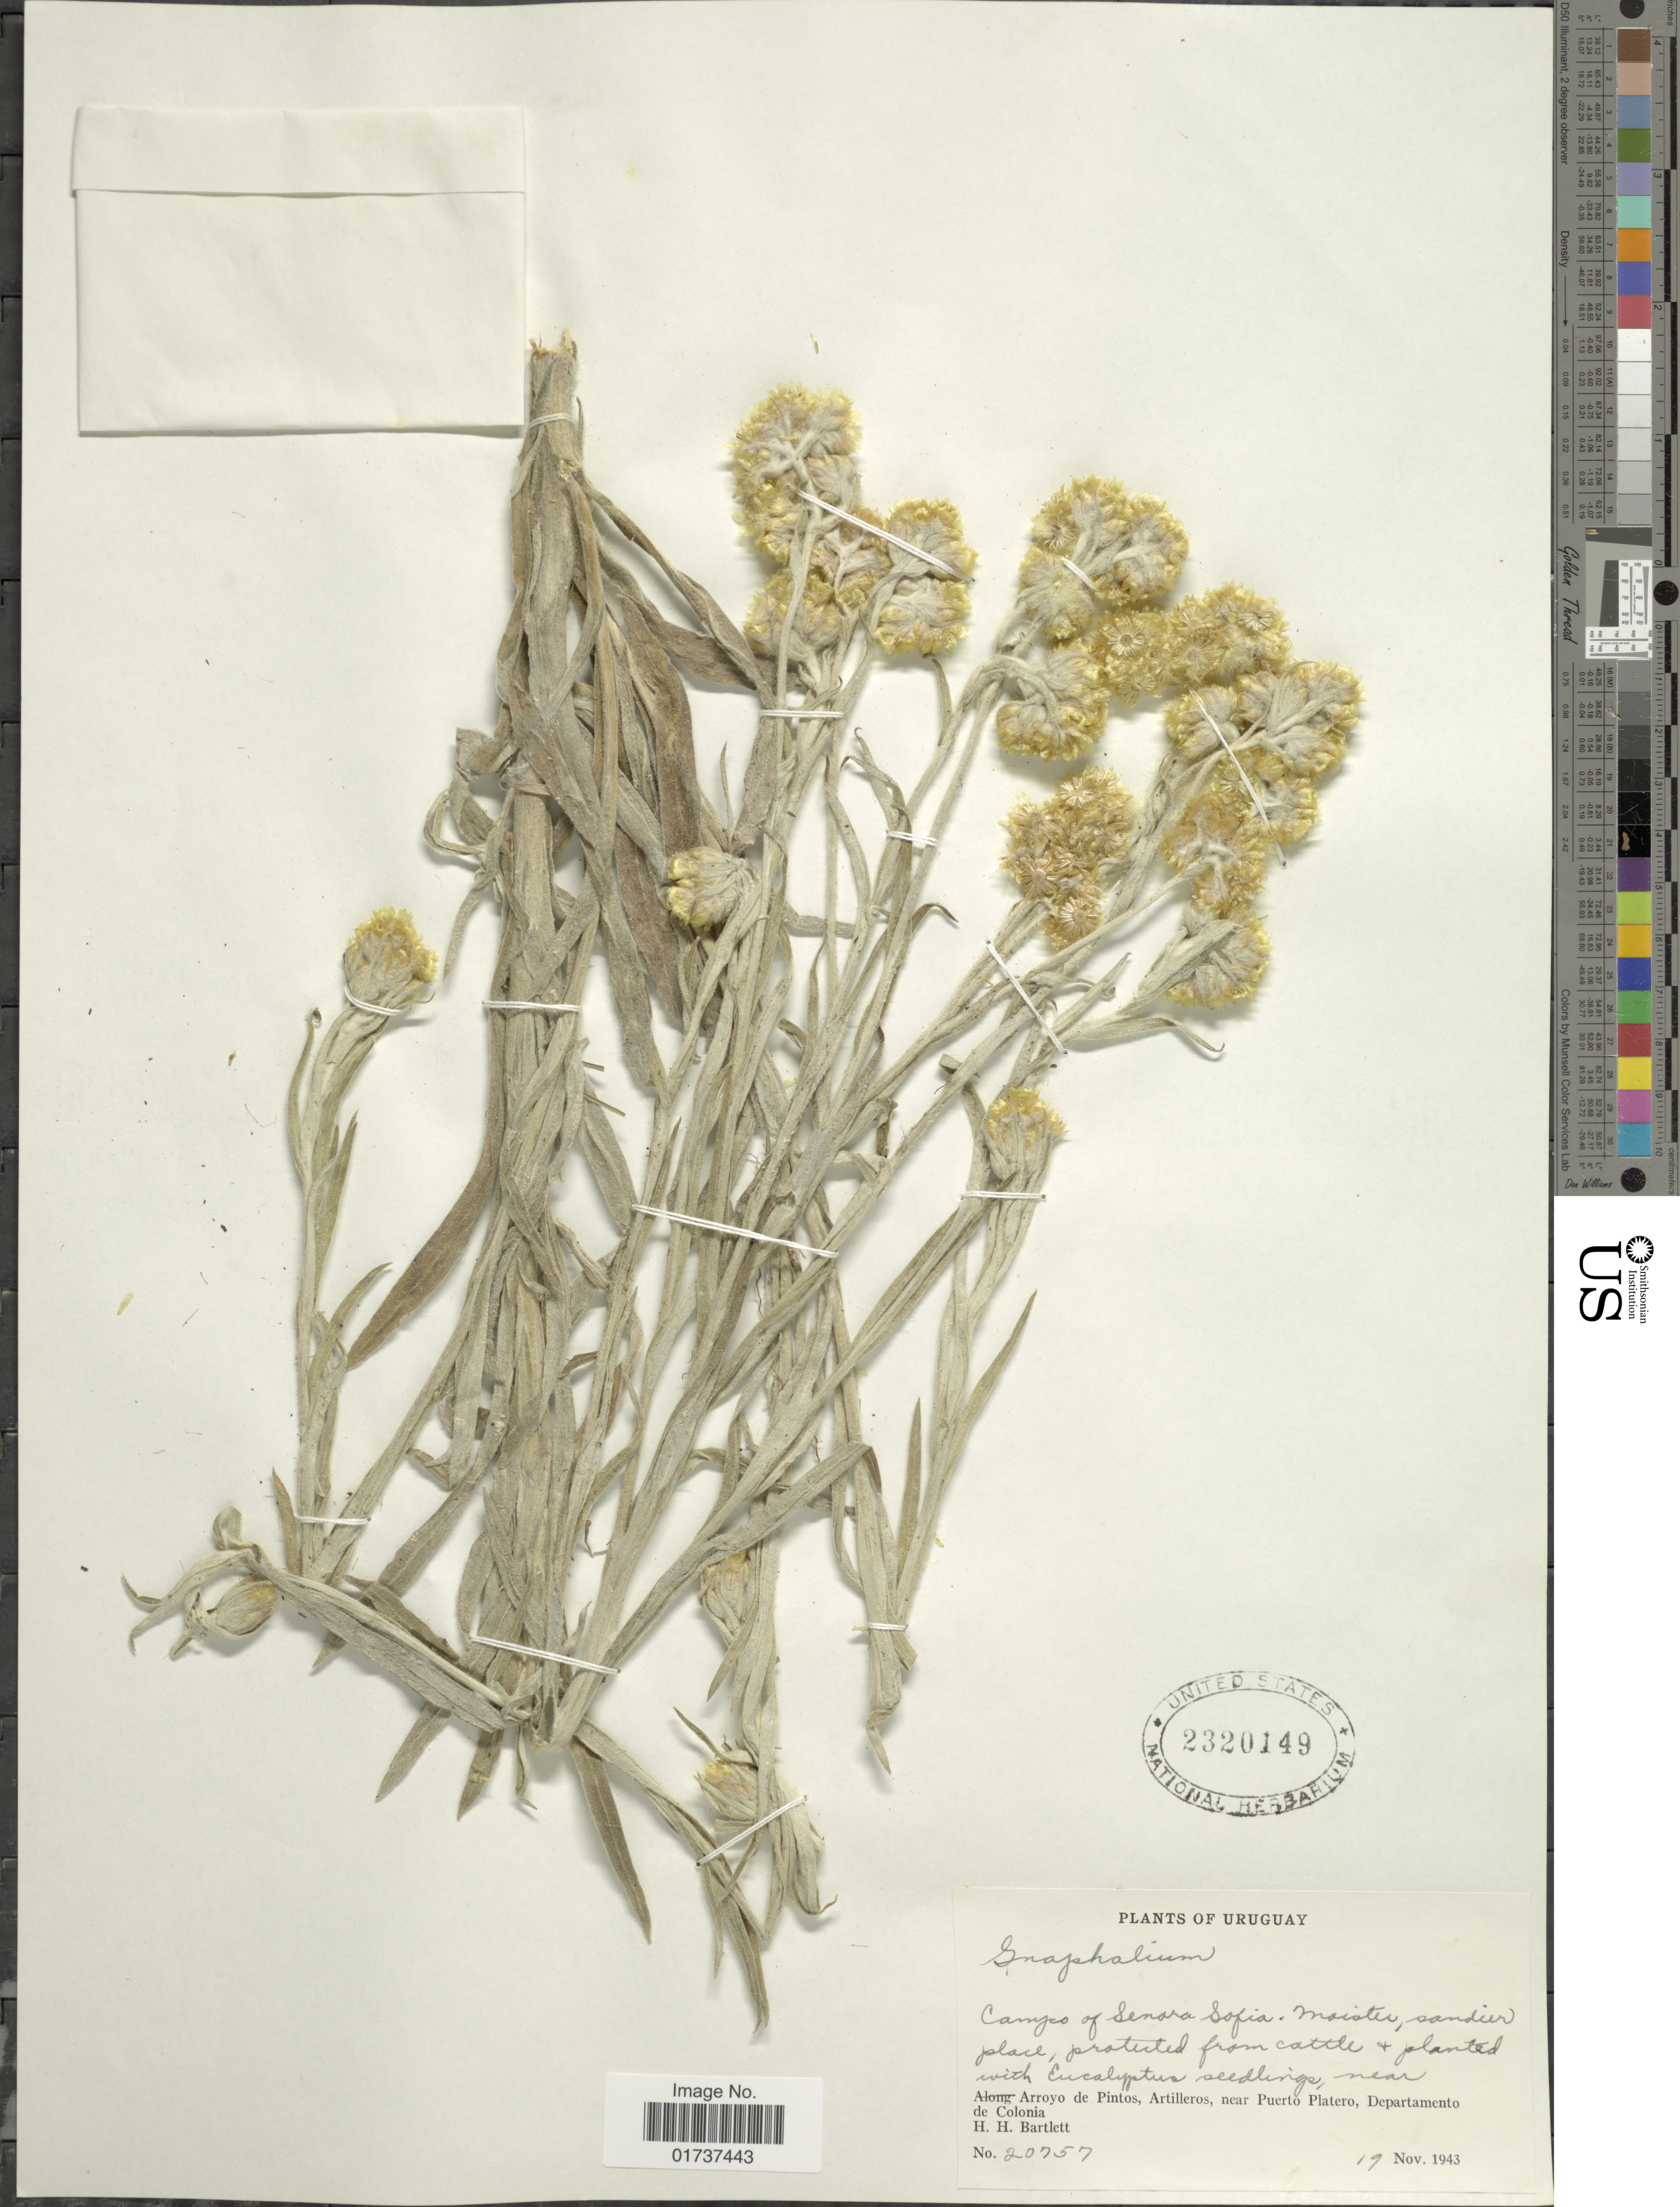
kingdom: Plantae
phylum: Tracheophyta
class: Magnoliopsida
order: Asterales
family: Asteraceae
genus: Gnaphalium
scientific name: Gnaphalium sp.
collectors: H. H. Bartlett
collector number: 20757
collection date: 1943-11-19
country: Uruguay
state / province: Colonia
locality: Campo of Senora Sofia. near Arroyo de Pintos, Artillos, near Puerto Platero, Departamento de Colonia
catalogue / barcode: US 2320149